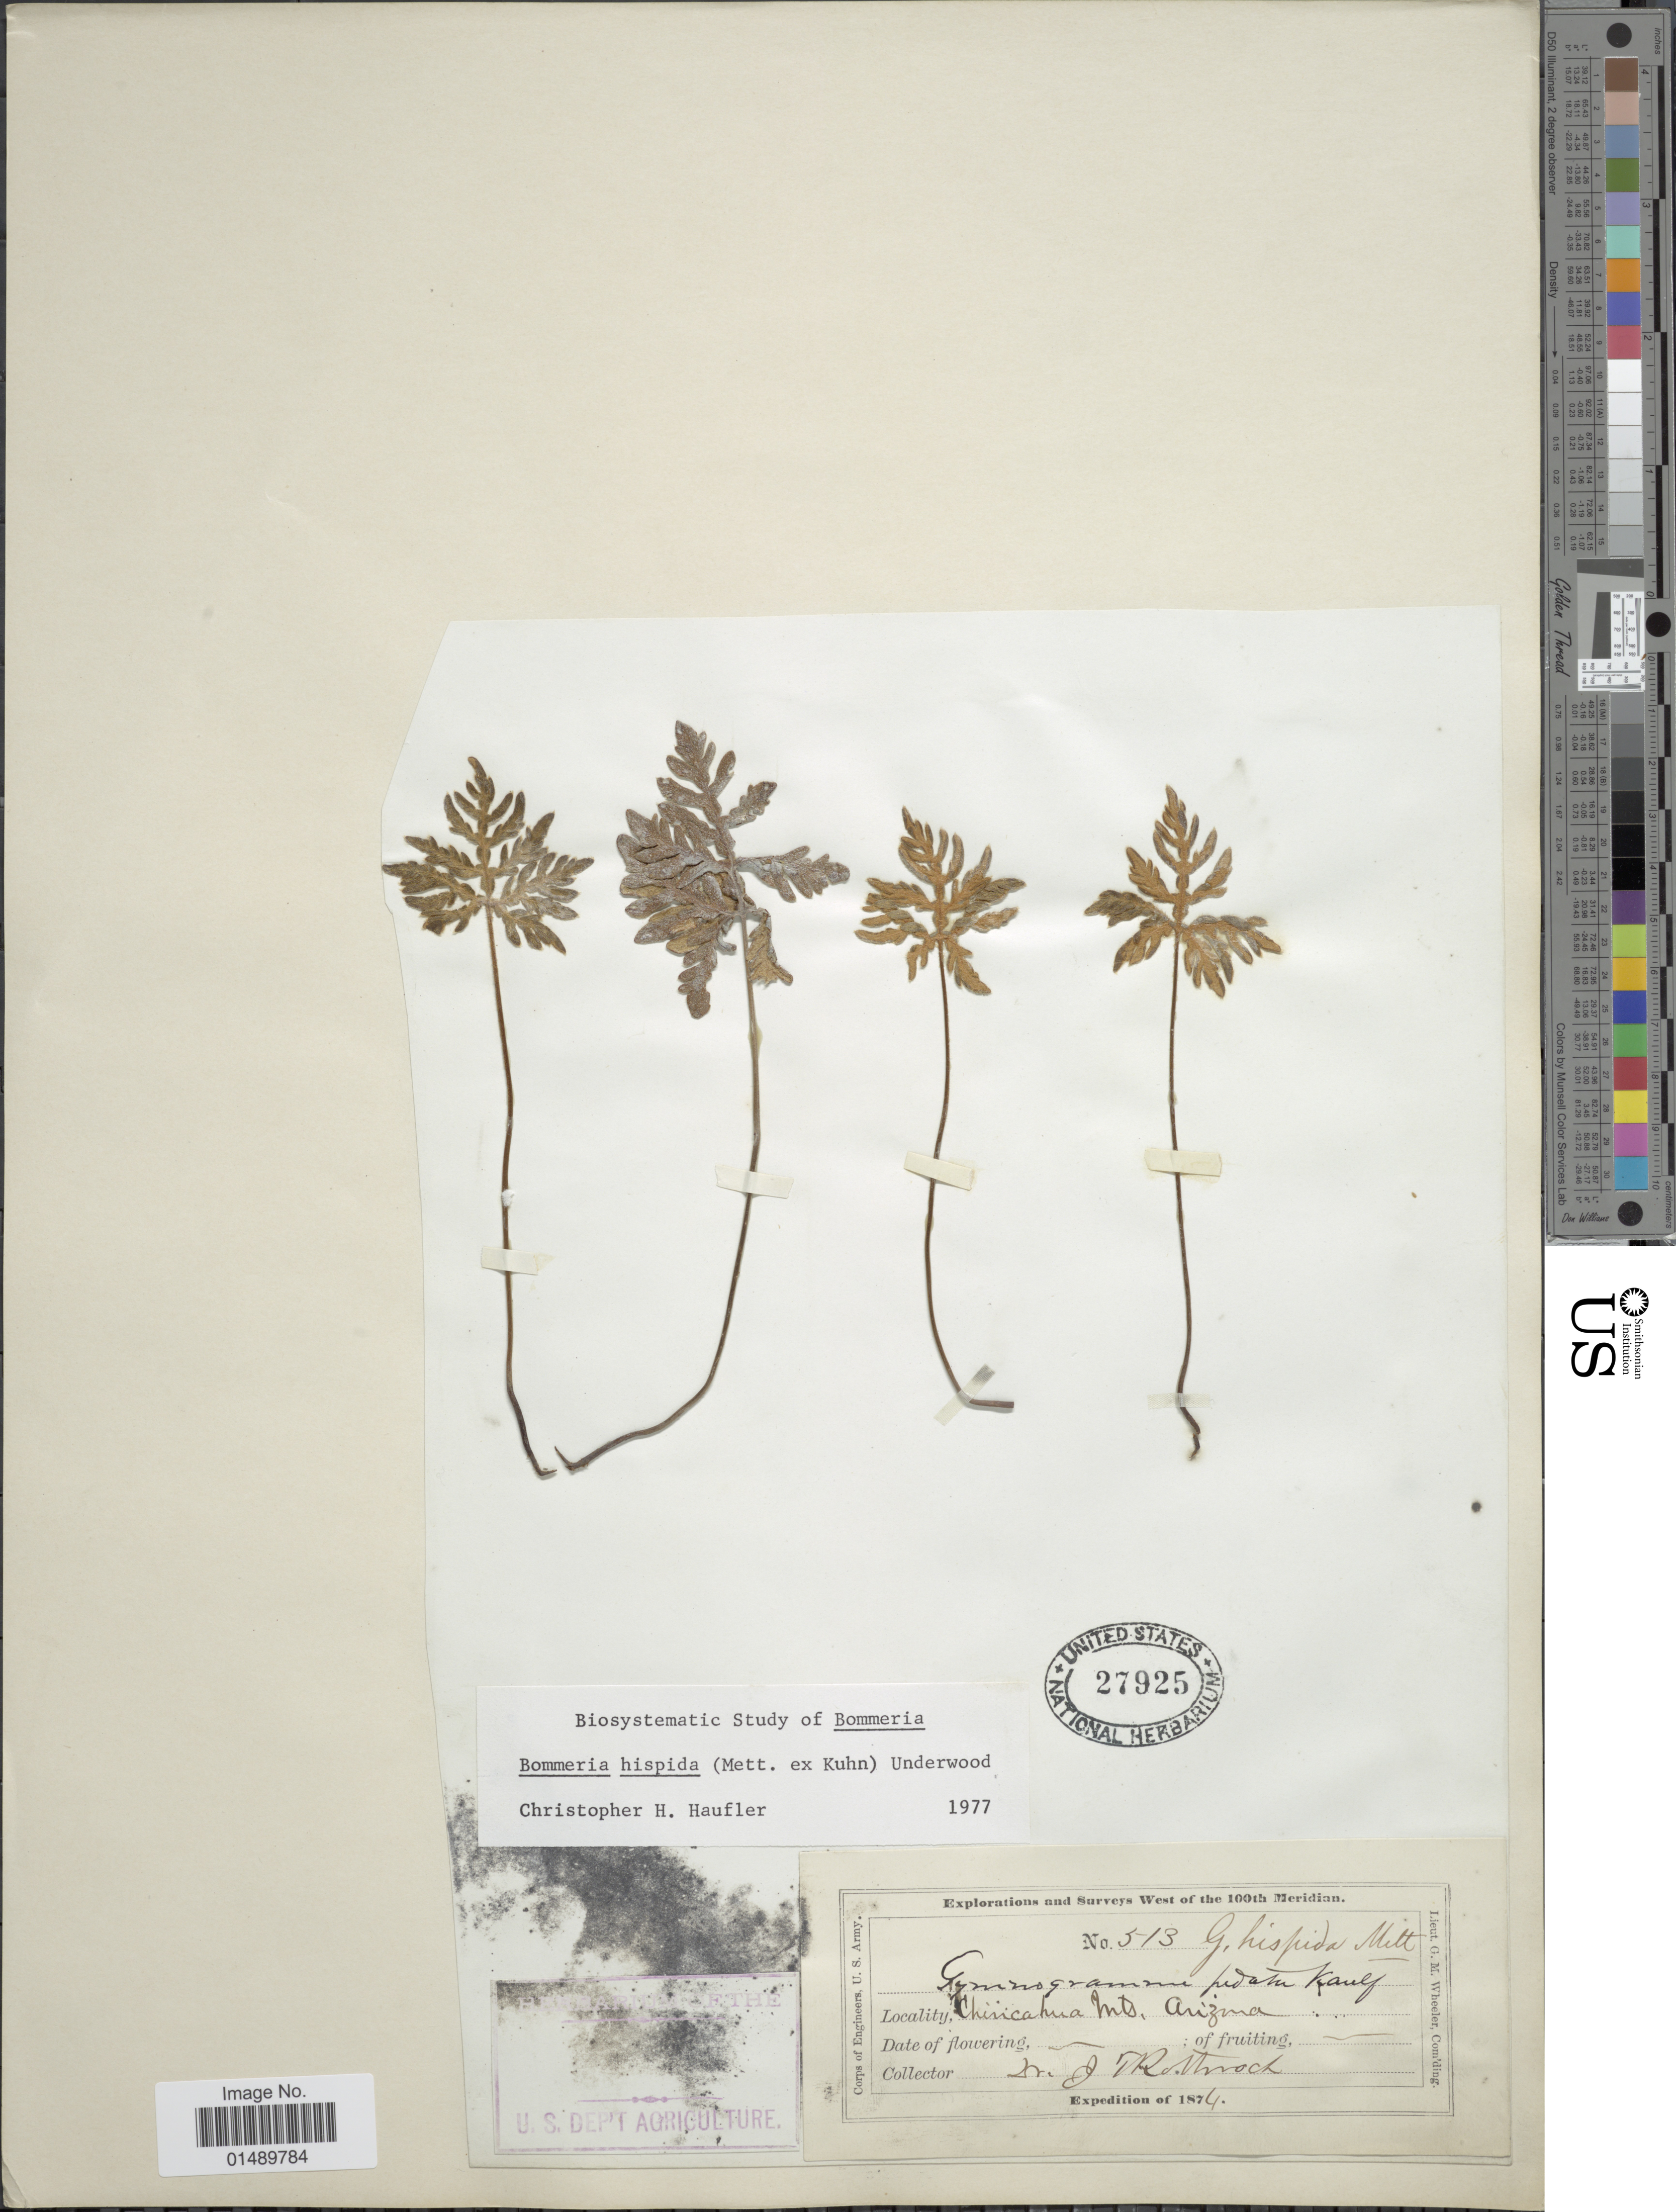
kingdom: Plantae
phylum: Tracheophyta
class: Polypodiopsida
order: Polypodiales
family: Pteridaceae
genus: Bommeria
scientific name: Bommeria hispida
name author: (Mett. ex Kuhn) Underw.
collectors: J. T. Rothrock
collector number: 513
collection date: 1874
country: United States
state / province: Arizona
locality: Arizona, Chincahua Mts.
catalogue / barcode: US 27925